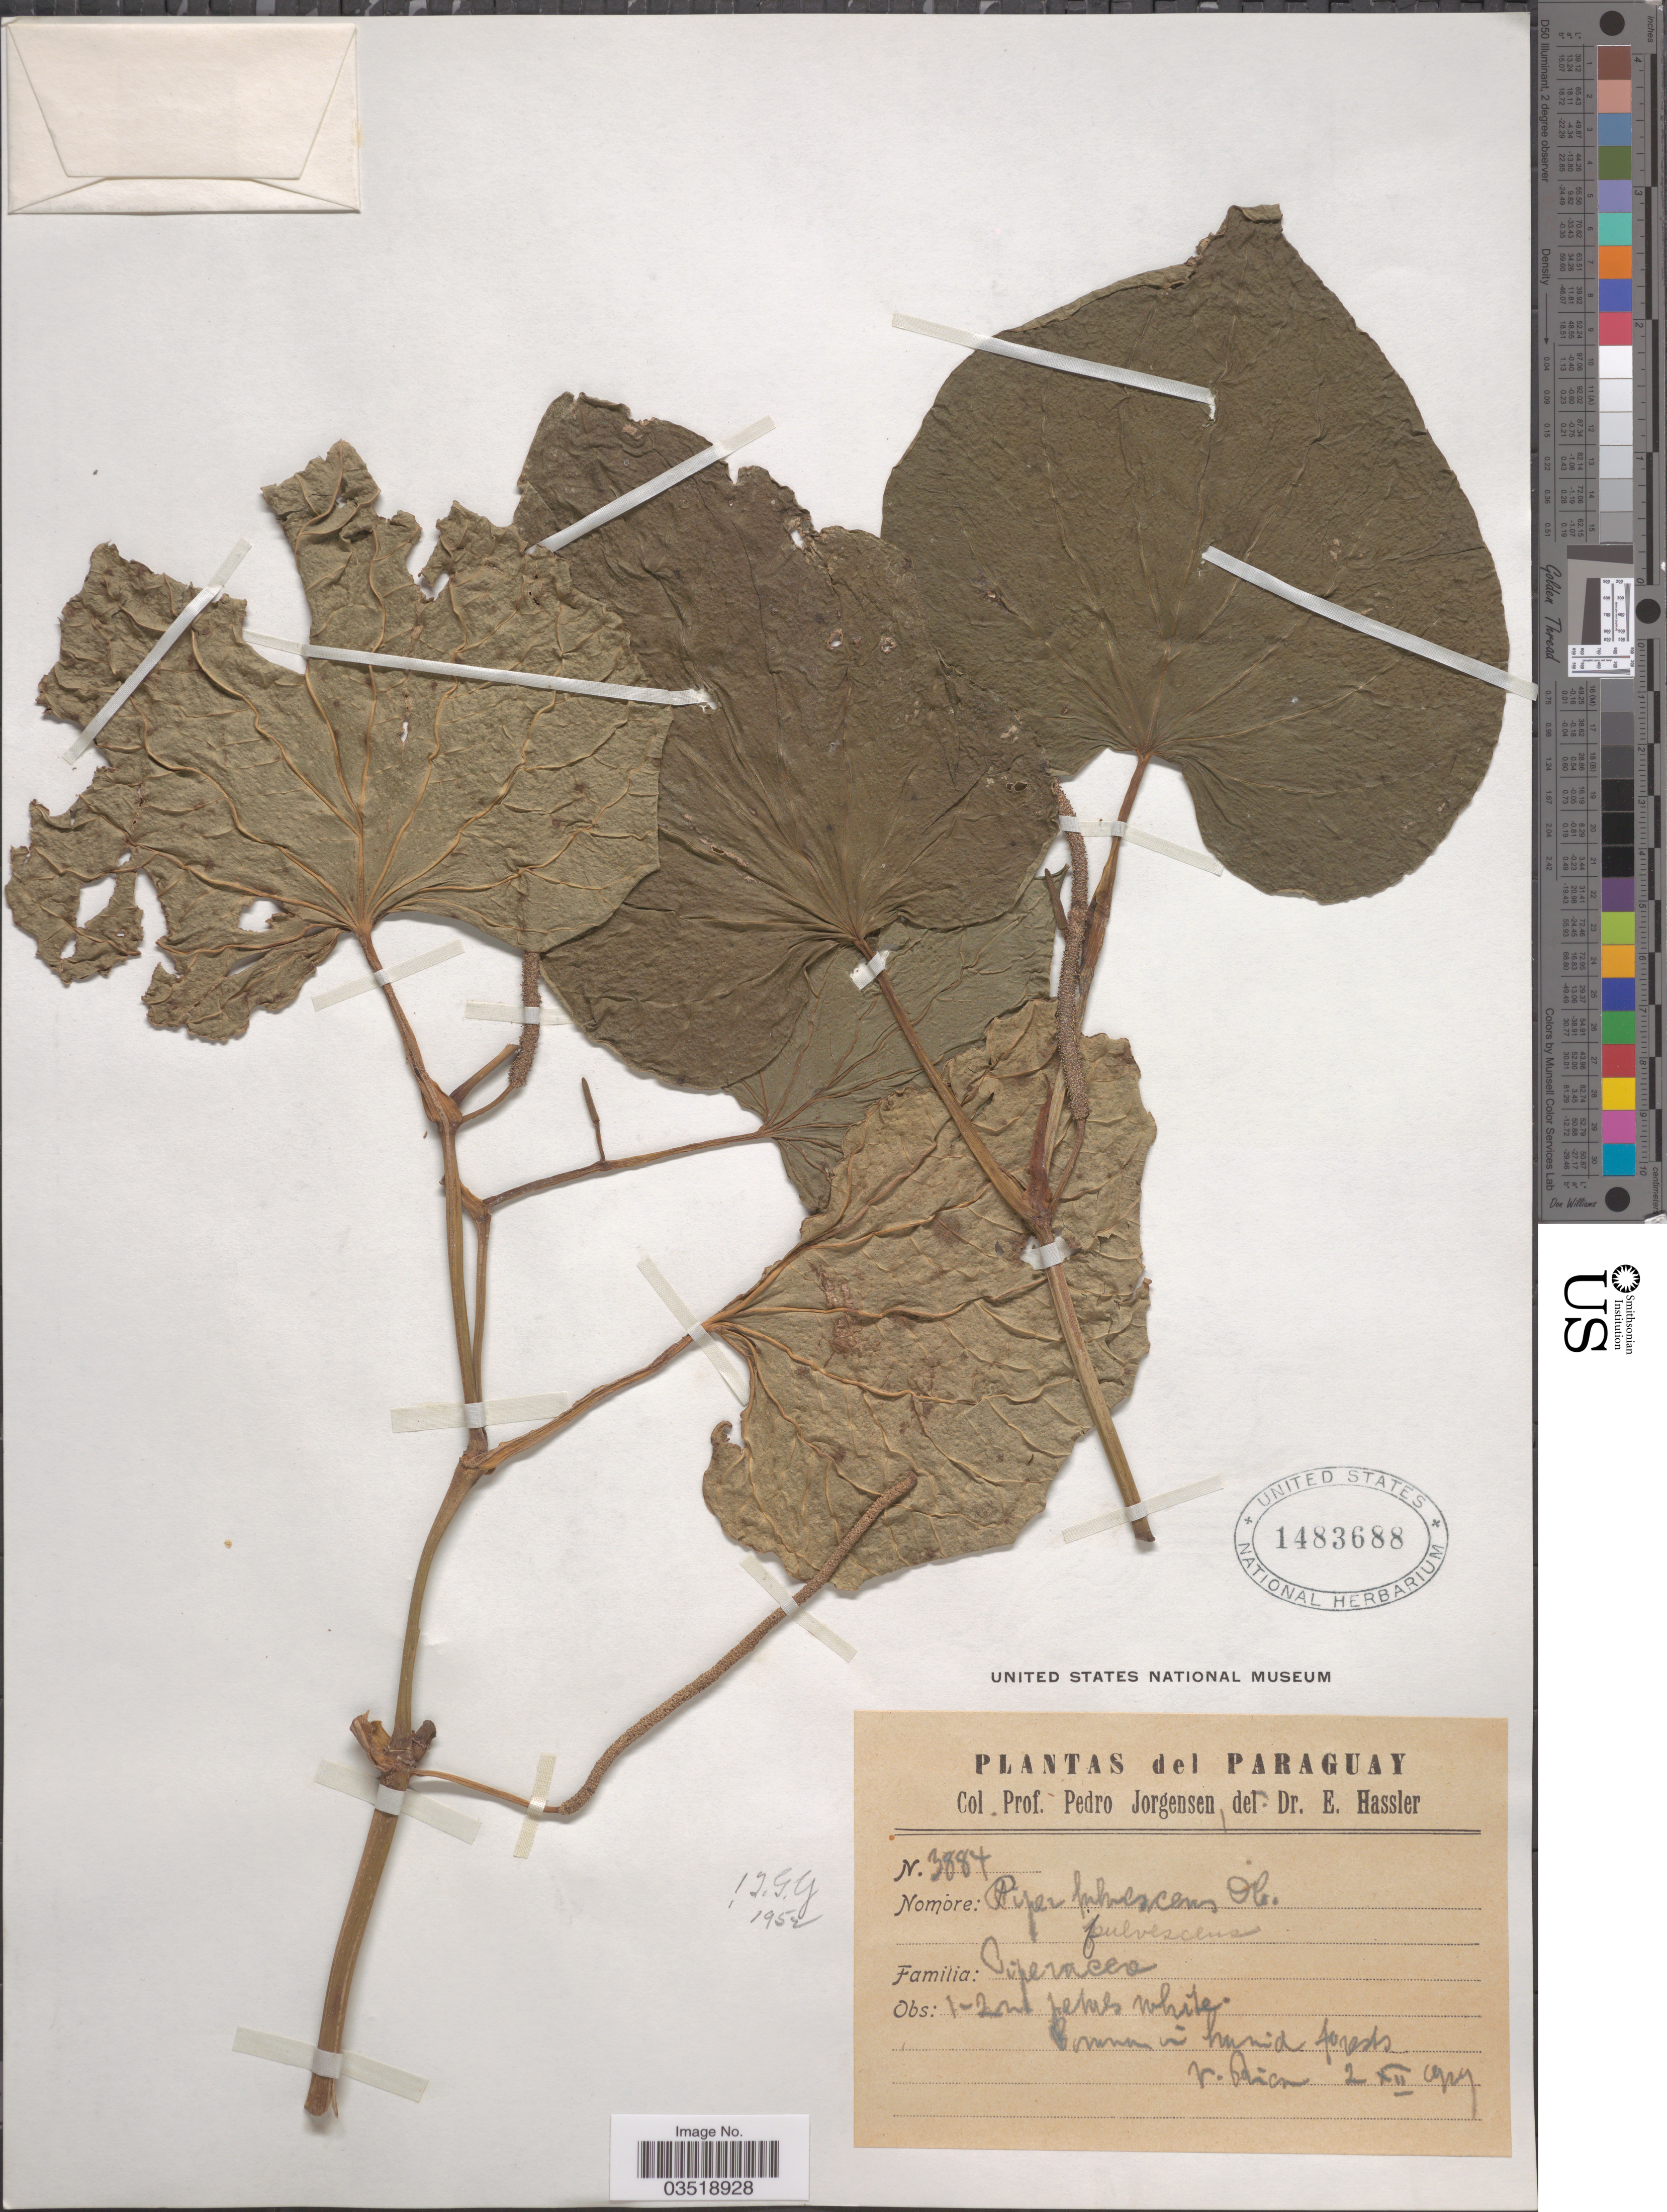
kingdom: Plantae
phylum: Tracheophyta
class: Magnoliopsida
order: Piperales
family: Piperaceae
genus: Piper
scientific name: Piper regnellii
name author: (Miq.) C. DC.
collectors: P. Jörgensen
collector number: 3884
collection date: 1927-12-02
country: Paraguay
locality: V. Rica.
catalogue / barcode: US 1483688